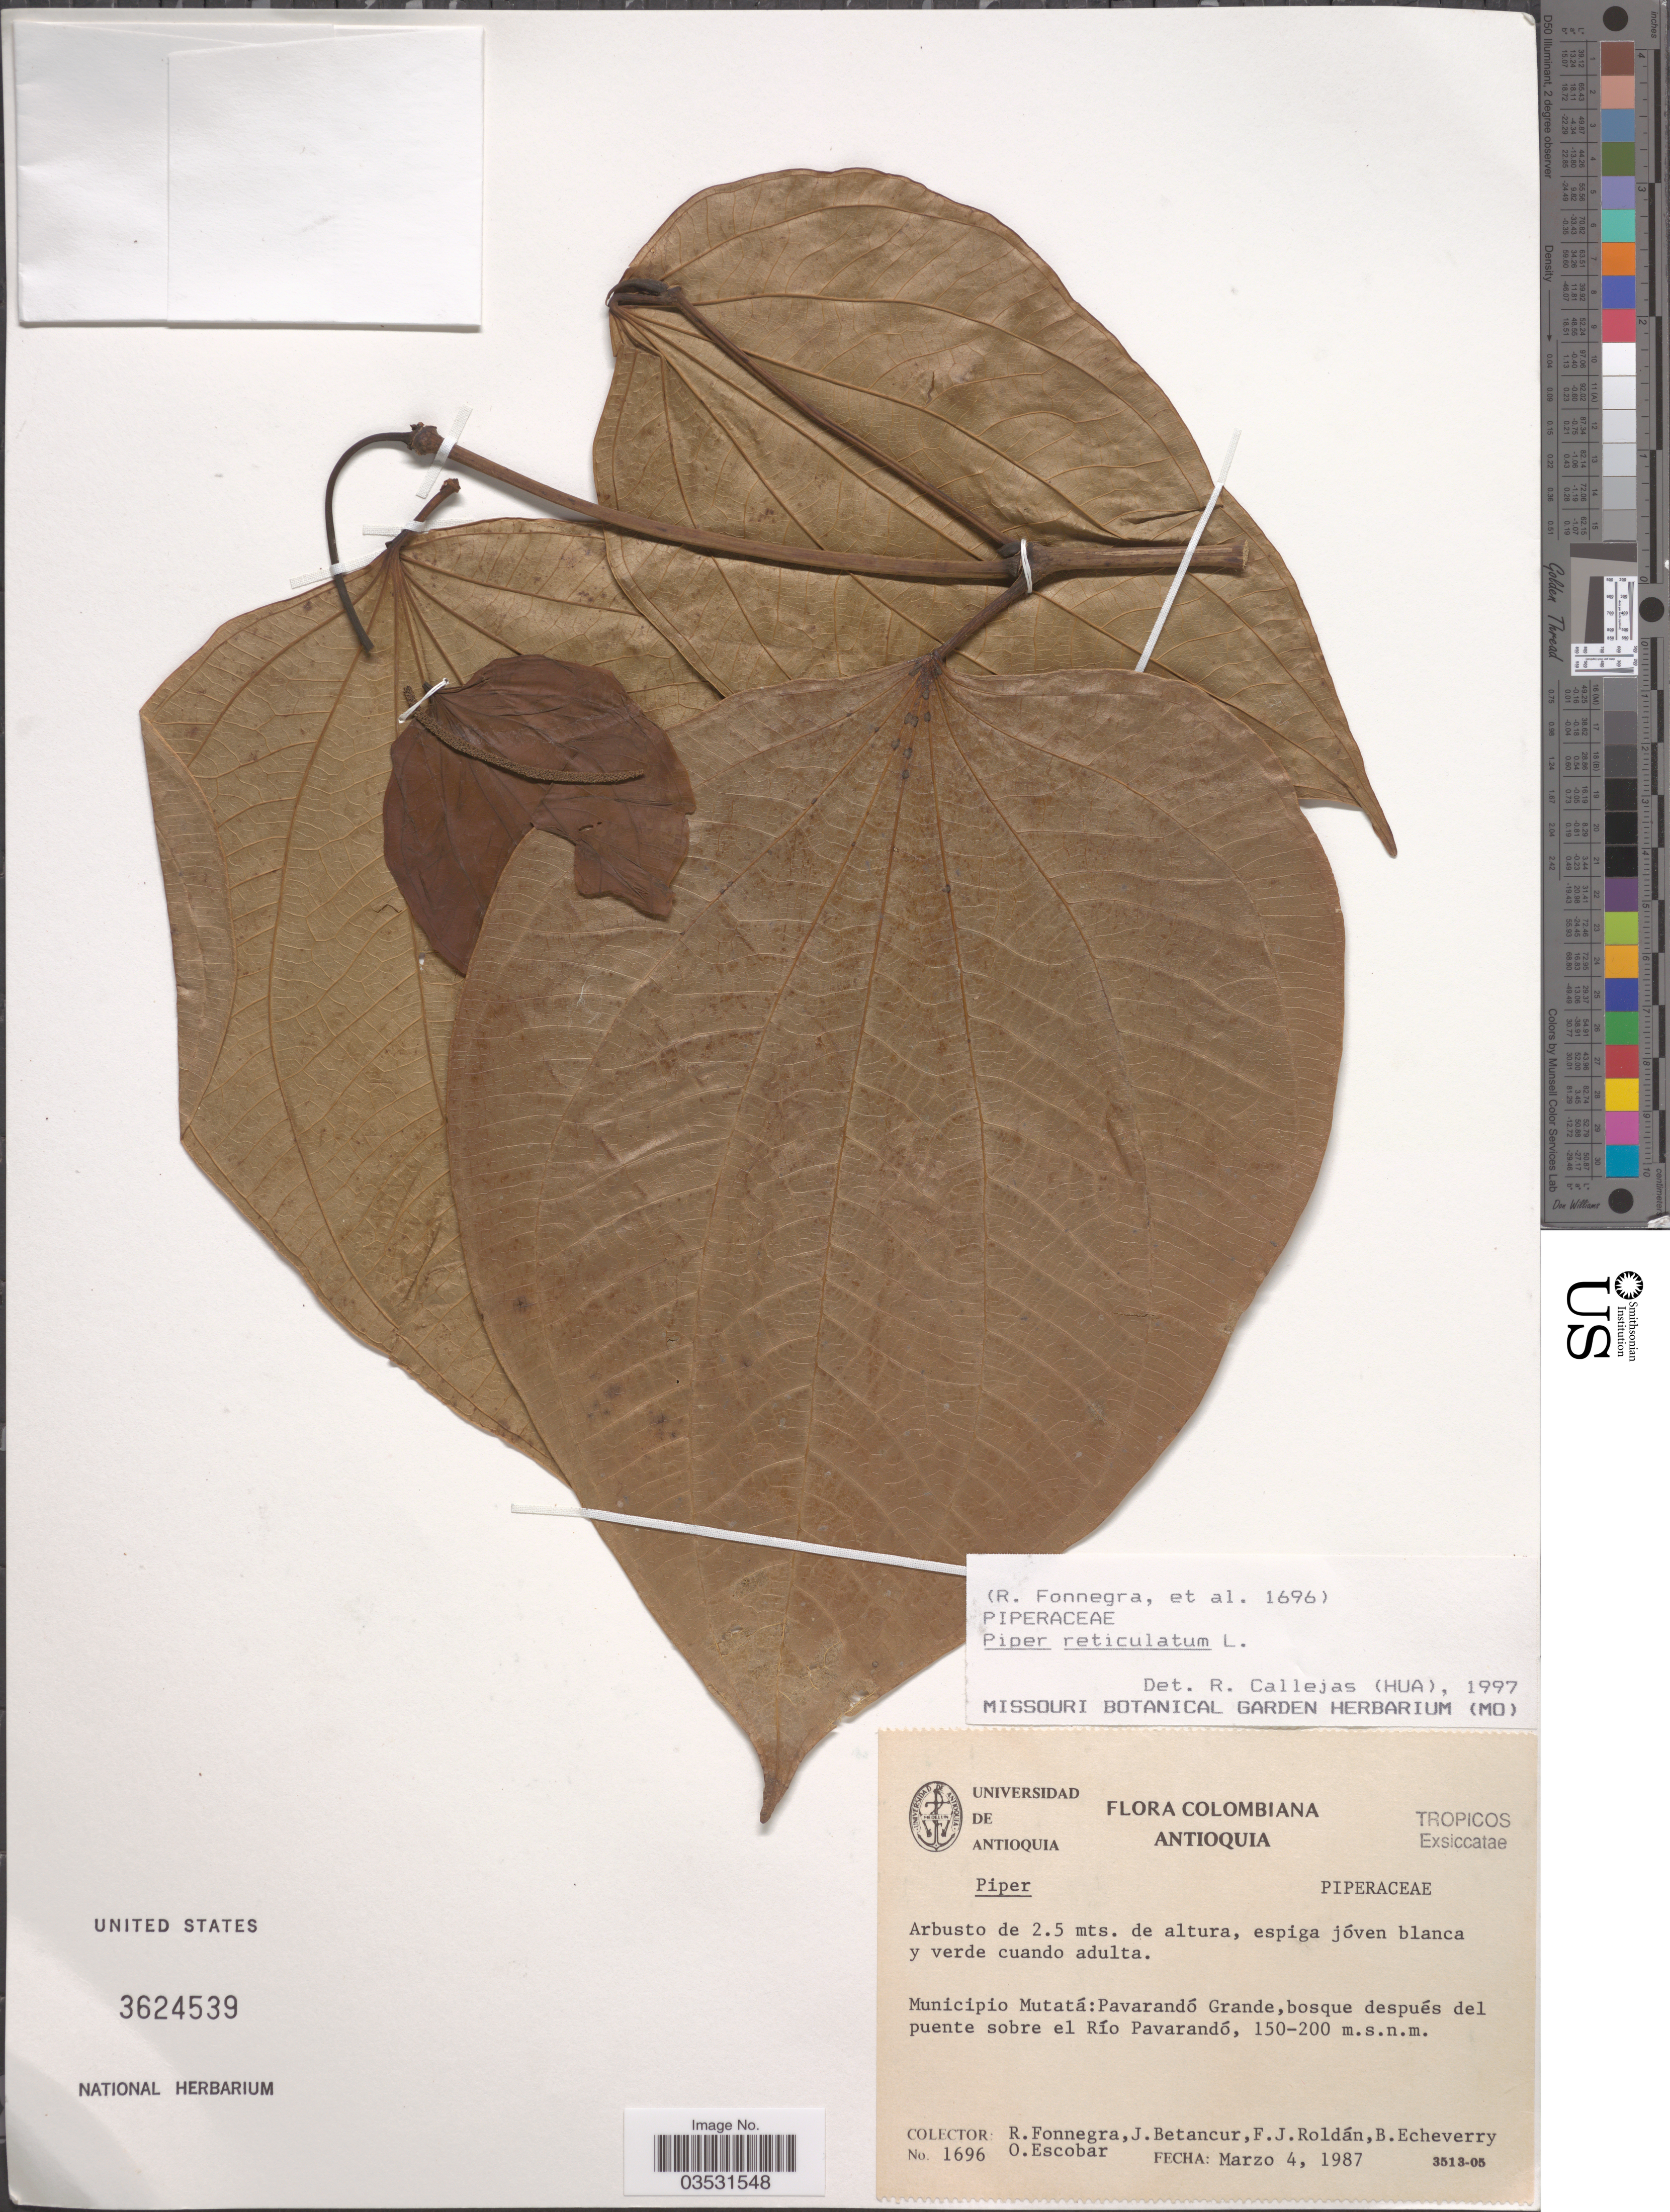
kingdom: Plantae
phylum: Tracheophyta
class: Magnoliopsida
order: Piperales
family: Piperaceae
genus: Piper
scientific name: Piper reticulatum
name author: L.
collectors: R. Fonnegra, J. Betancur, F. J. Roldán, B. Echeverry & O. Escobar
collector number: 1696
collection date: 1987-03-04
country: Colombia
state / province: Antioquia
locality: Municipio Mutatá: Pavarandó Grande, bosque después del puente sobre el Río Pavarandó.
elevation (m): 150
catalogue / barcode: US 3624539